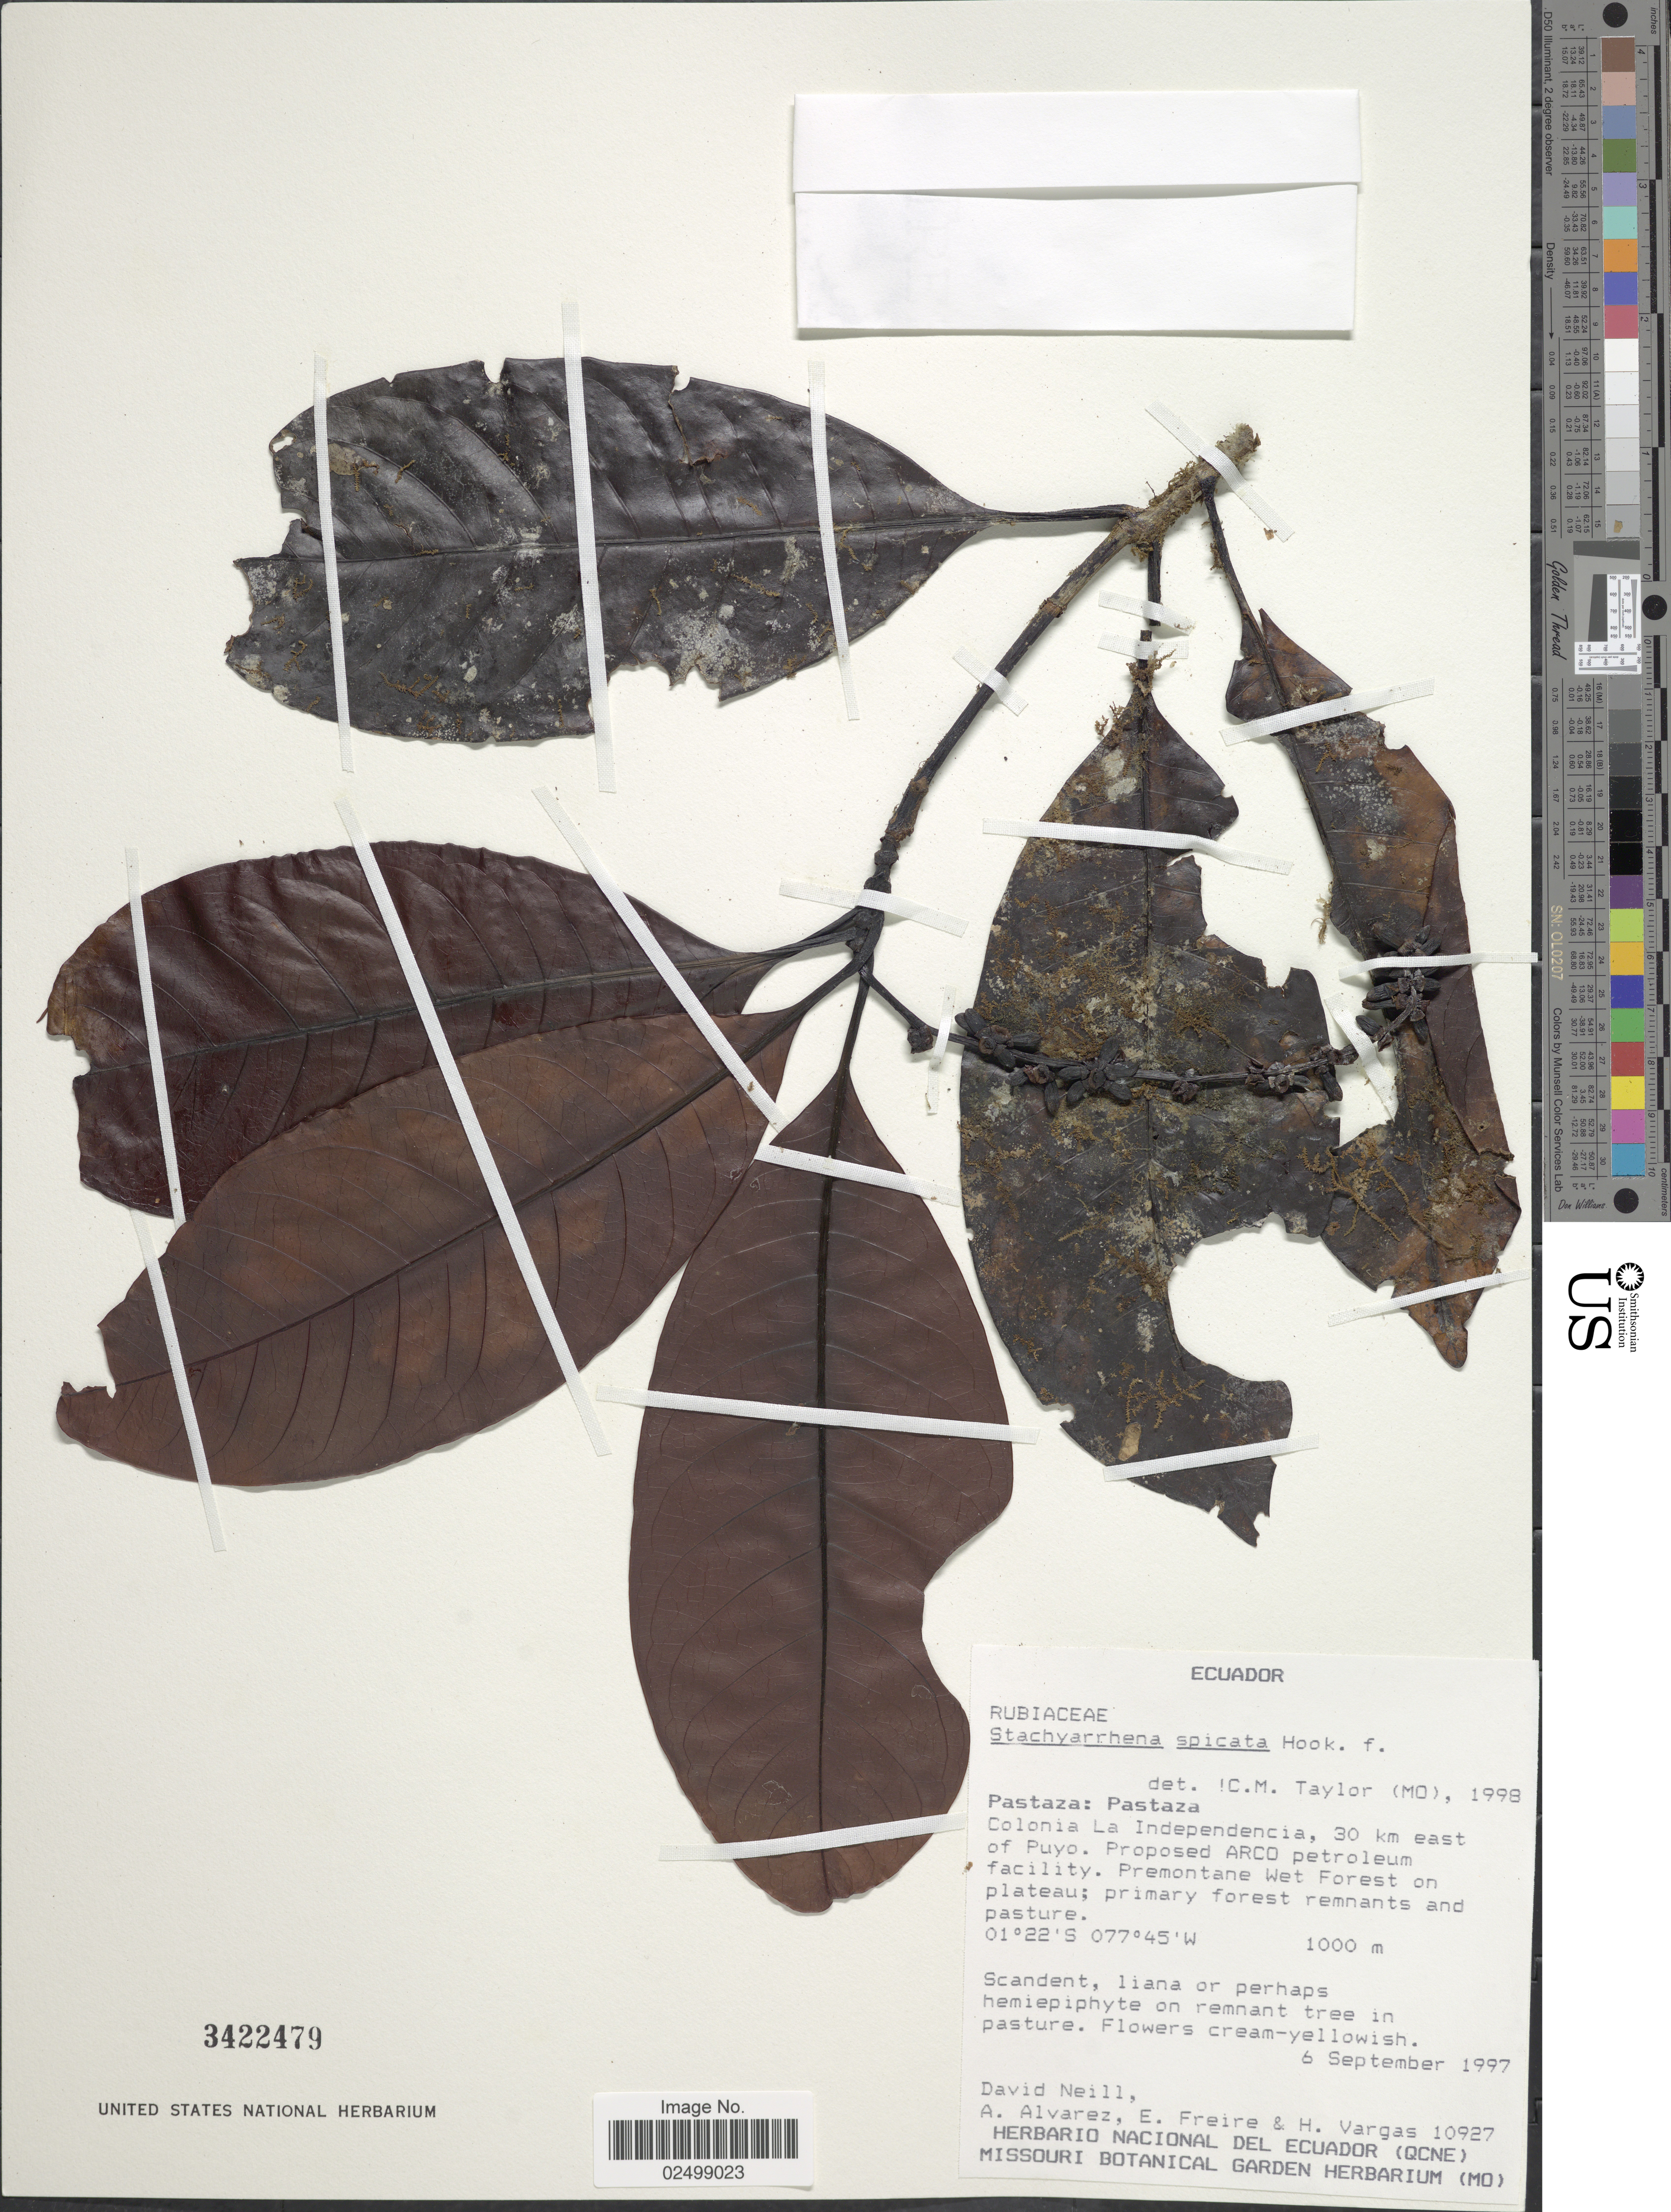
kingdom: Plantae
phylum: Tracheophyta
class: Magnoliopsida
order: Gentianales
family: Rubiaceae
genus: Stachyarrhena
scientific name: Stachyarrhena spicata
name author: Hook. f.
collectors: D. Neill, A. Alvarez, E. Freire & H. Vargas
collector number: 10927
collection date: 1997-09-06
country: Ecuador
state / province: Pastaza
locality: Pastaza: Pastaza. Colonia La Independencia, 30 km east of Puyo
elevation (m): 1000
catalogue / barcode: US 3422479